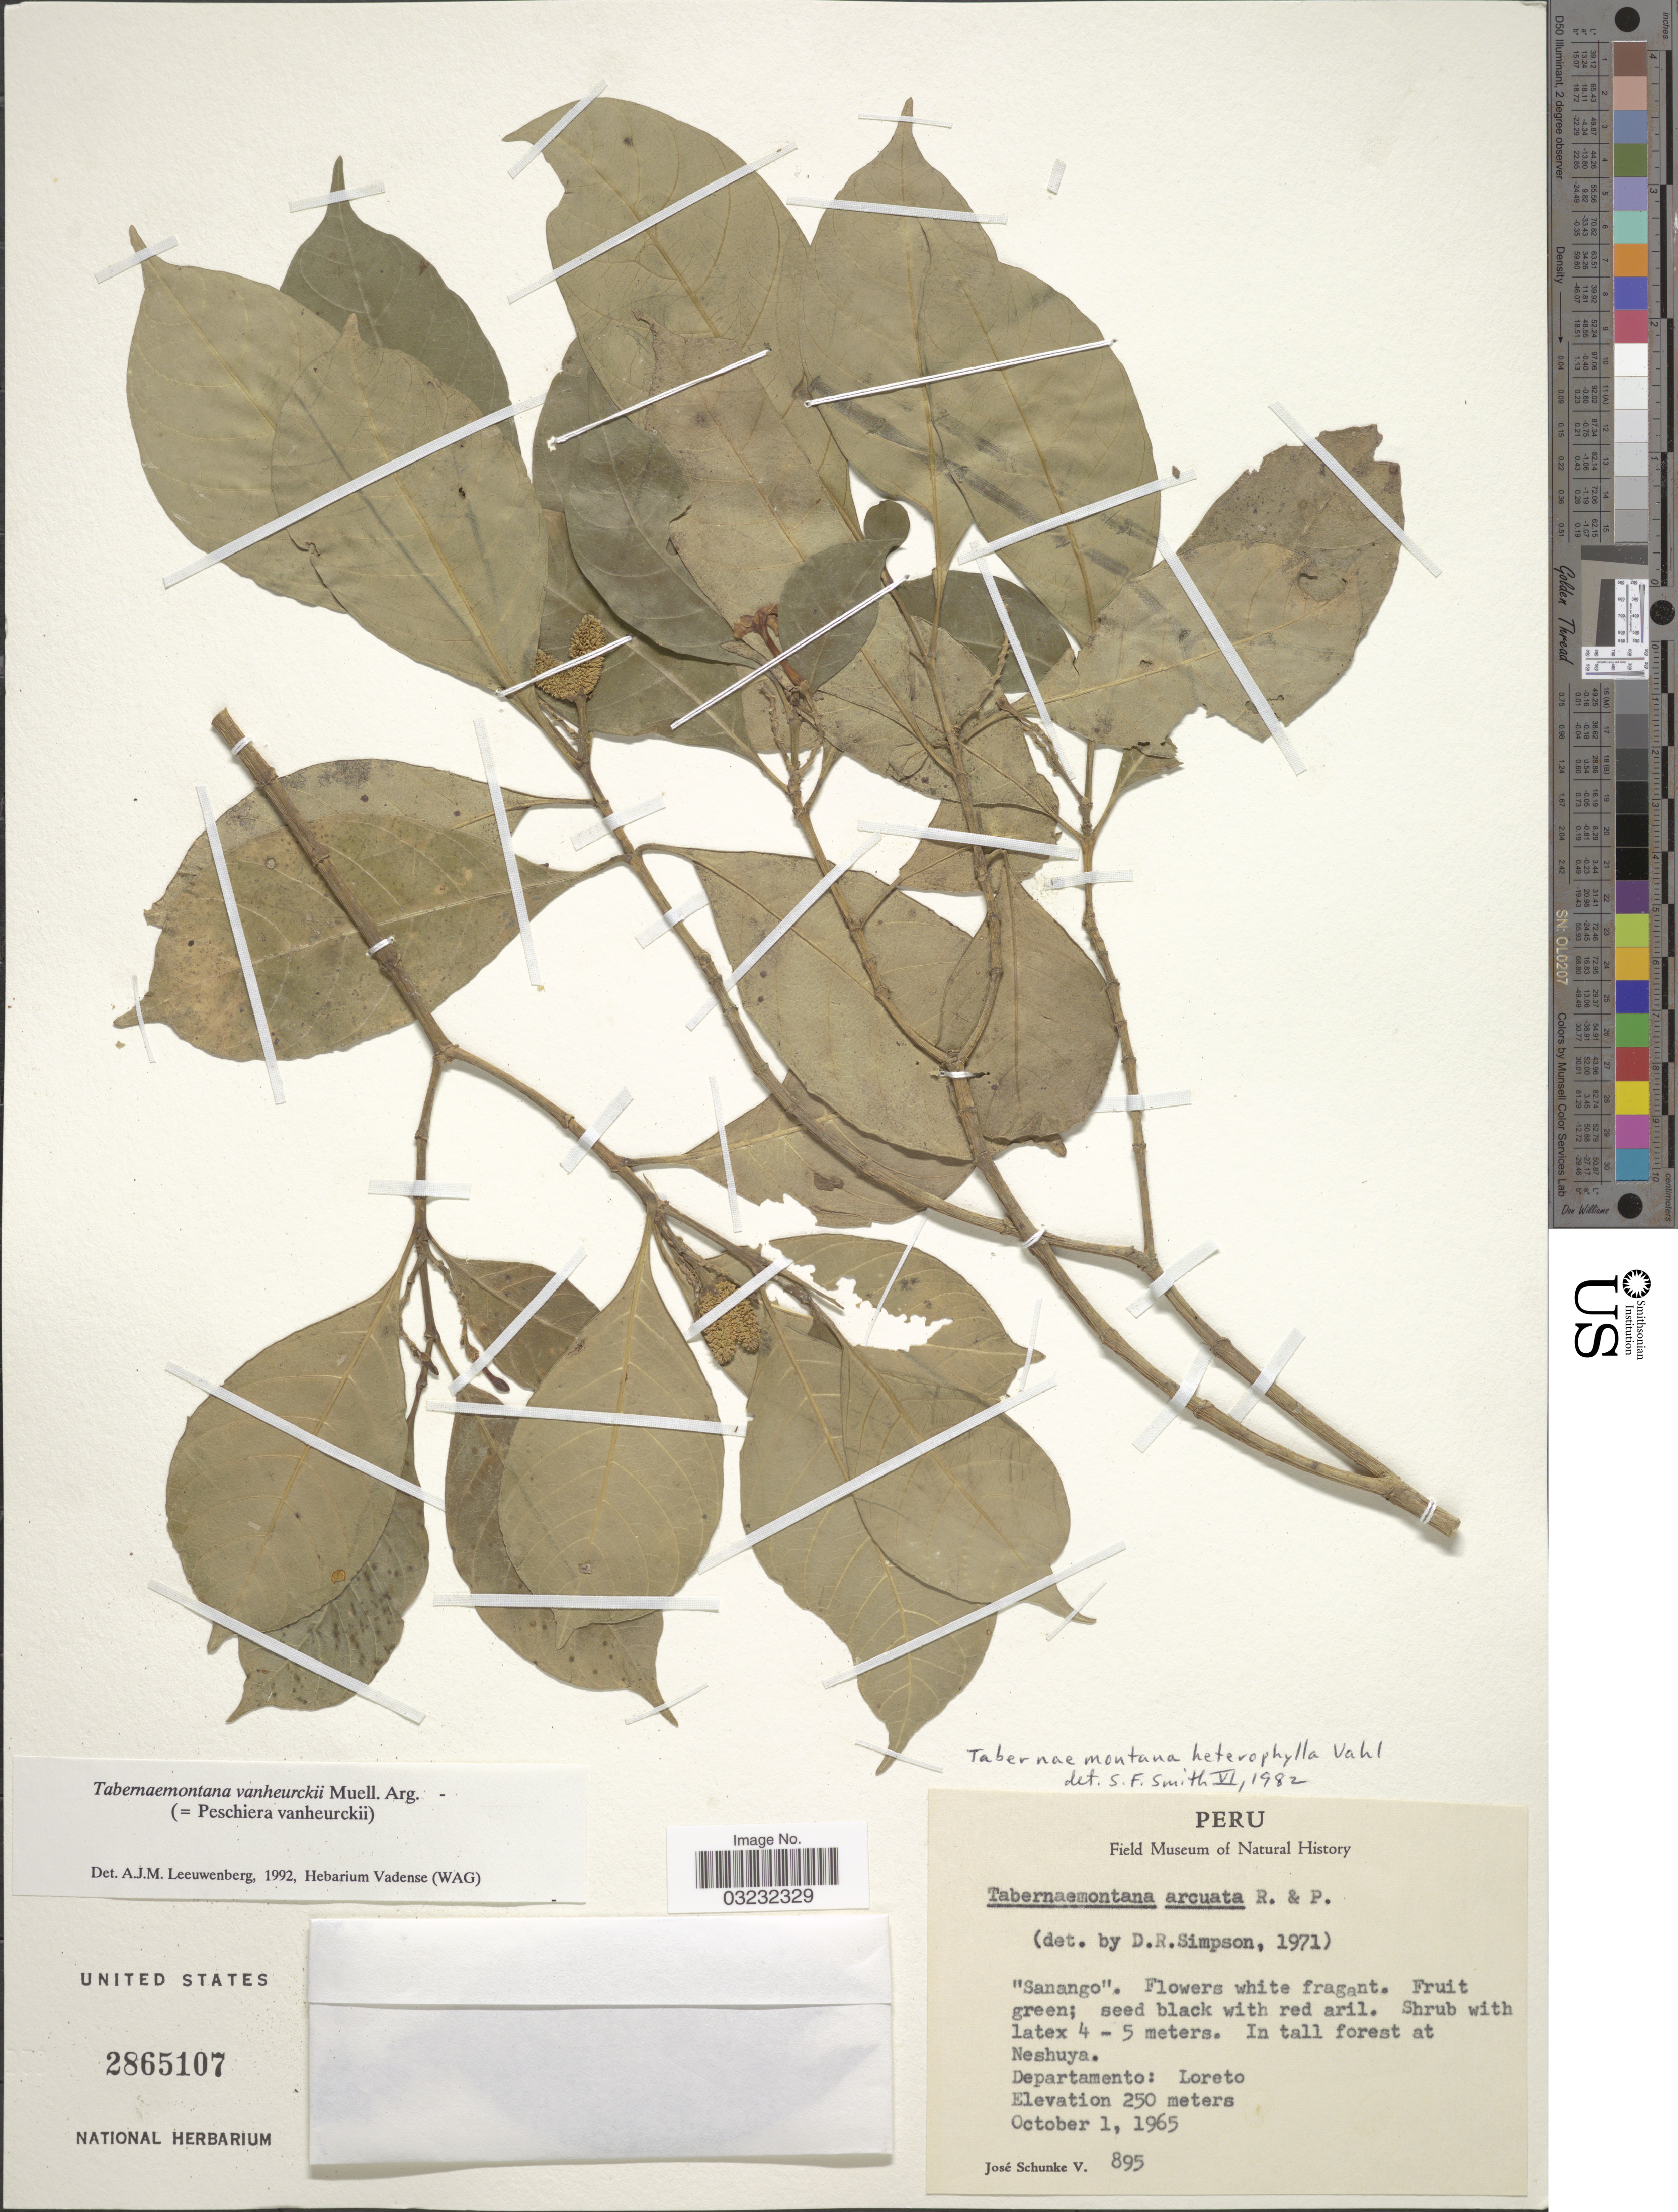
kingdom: Plantae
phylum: Tracheophyta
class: Magnoliopsida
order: Gentianales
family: Apocynaceae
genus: Tabernaemontana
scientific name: Tabernaemontana vanheurckii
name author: Müll. Arg.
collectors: J. Schunke Vigo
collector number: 895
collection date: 1965-10-01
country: Peru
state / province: Loreto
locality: In tall forest at Neshuya, Departamento: Loreto.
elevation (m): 250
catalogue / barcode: US 2865107